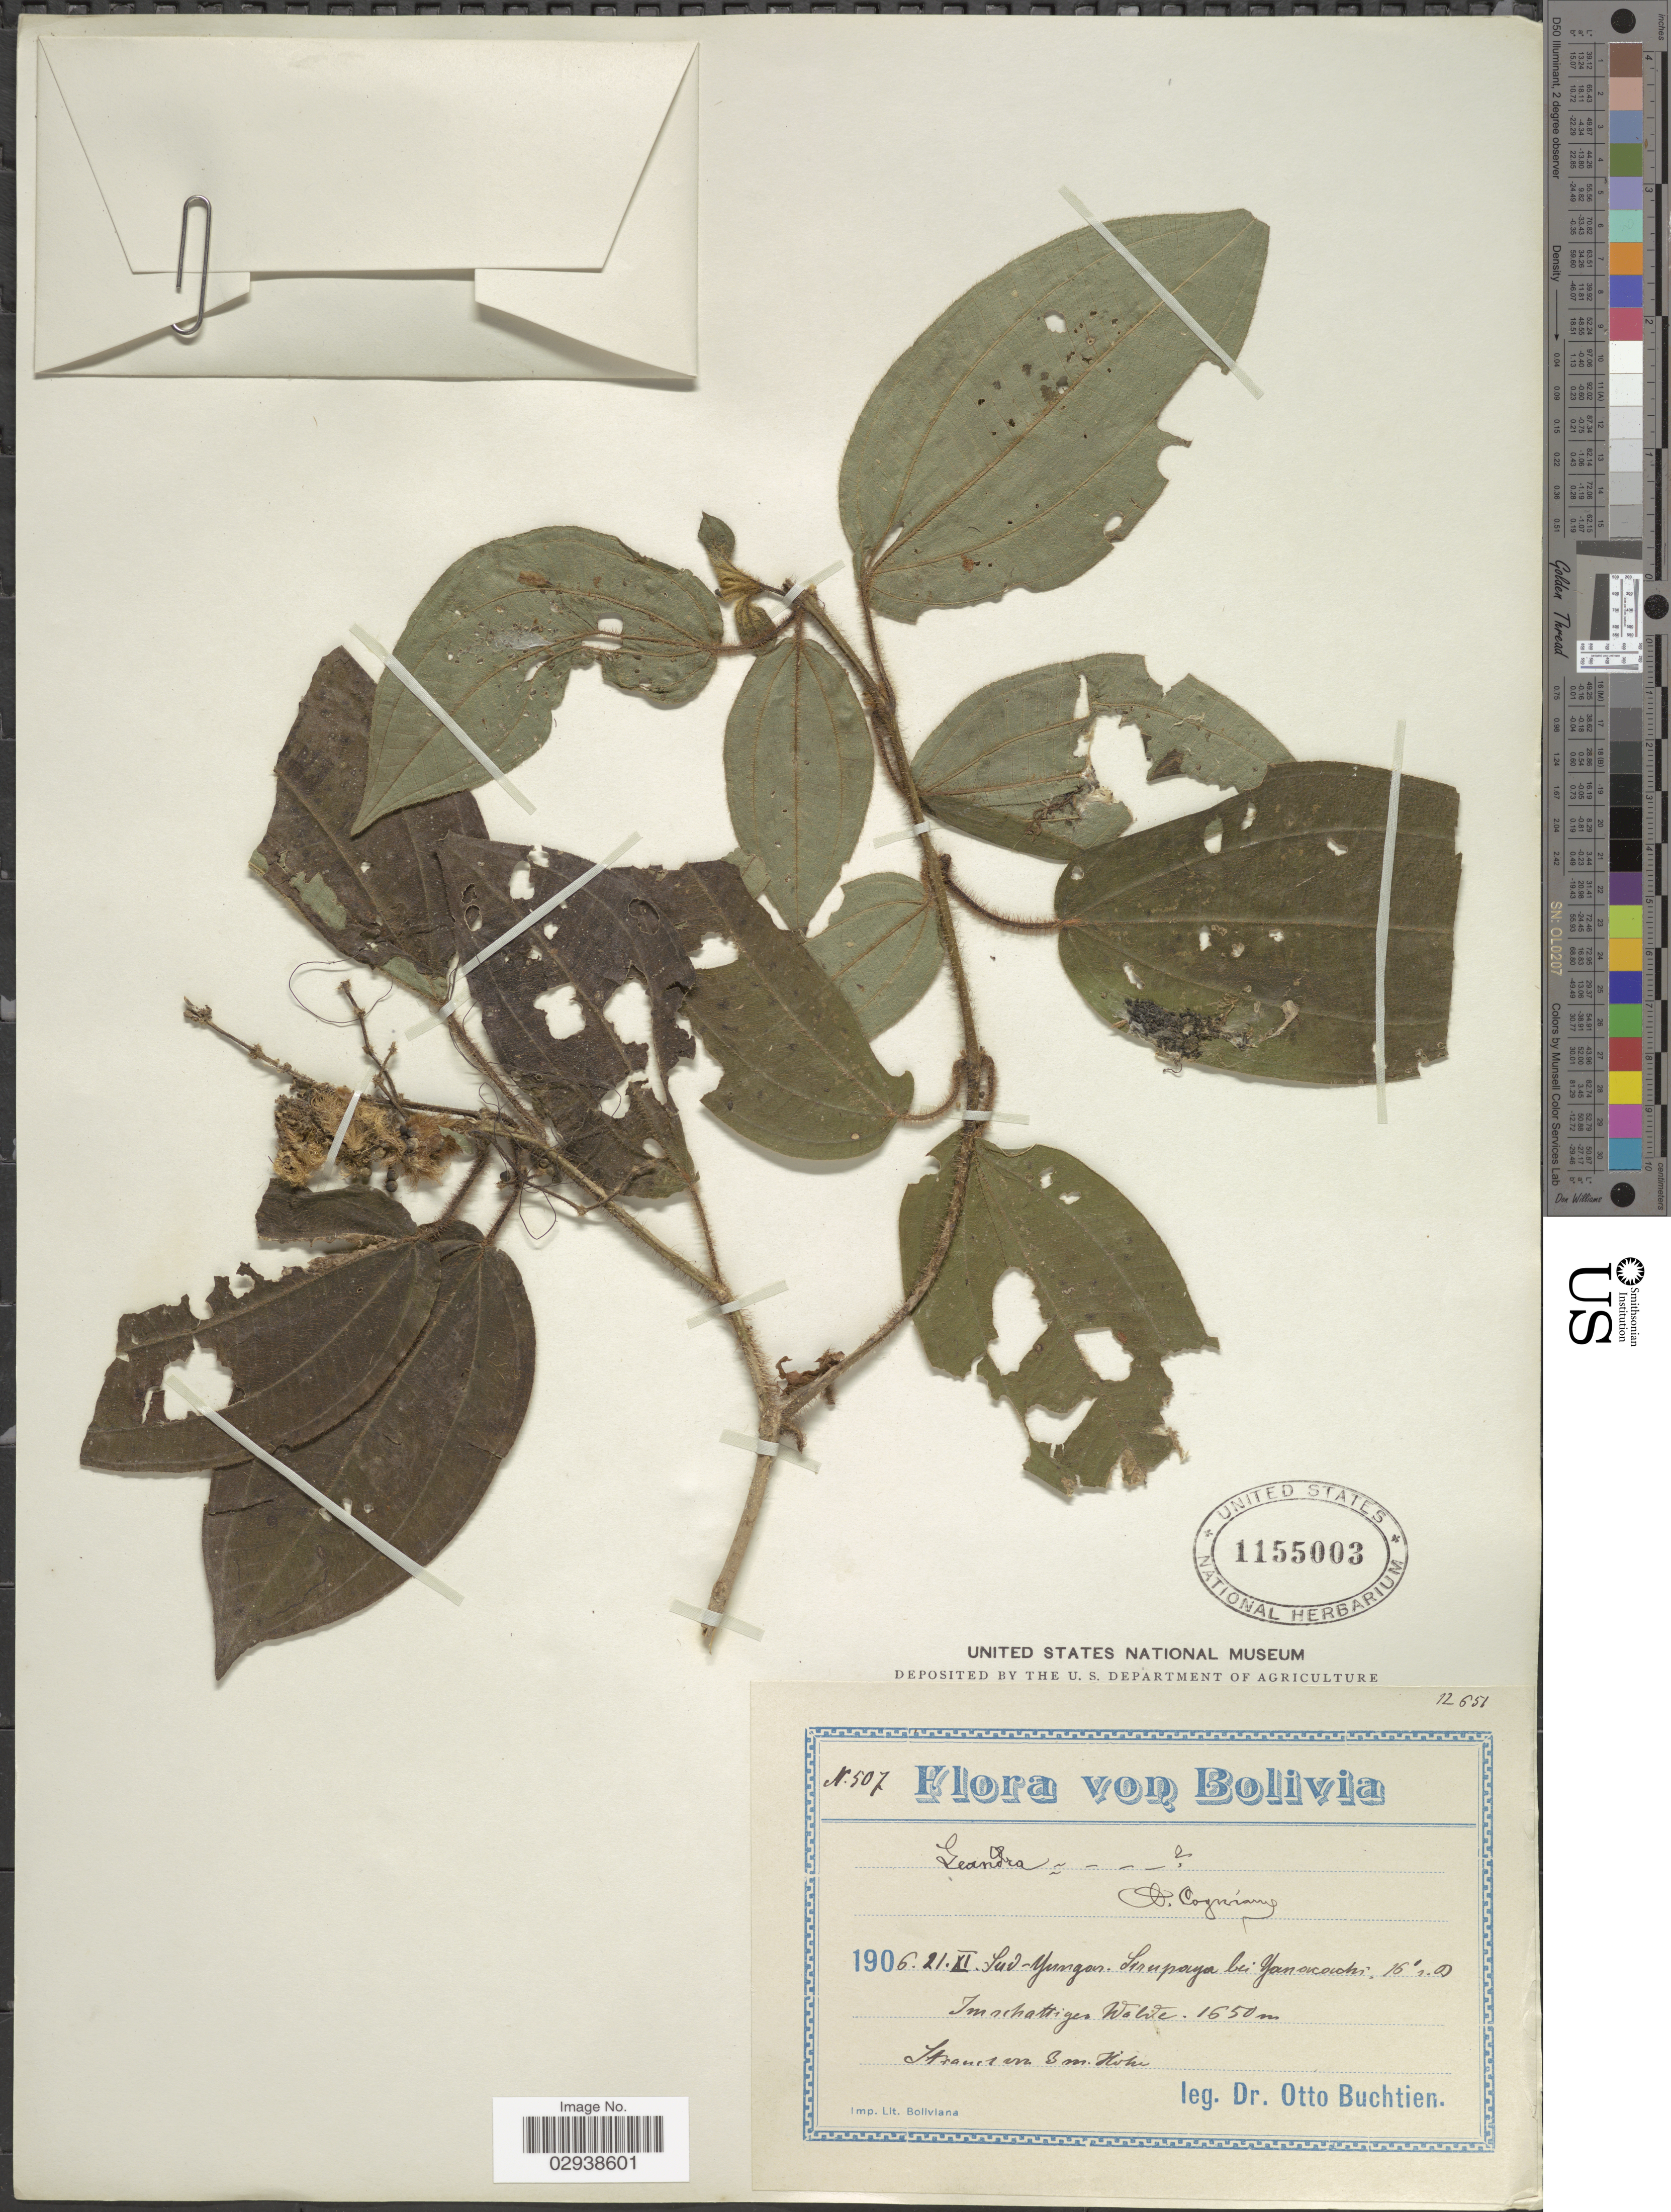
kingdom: Plantae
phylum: Tracheophyta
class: Magnoliopsida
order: Myrtales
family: Melastomataceae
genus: Miconia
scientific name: Miconia cyanocarpa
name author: Naudin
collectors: O. Buchtien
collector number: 507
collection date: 1906-11-21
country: Bolivia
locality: Sud-Yungas, Sirupaya bei Yanacachi.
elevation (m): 1650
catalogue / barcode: US 1155003